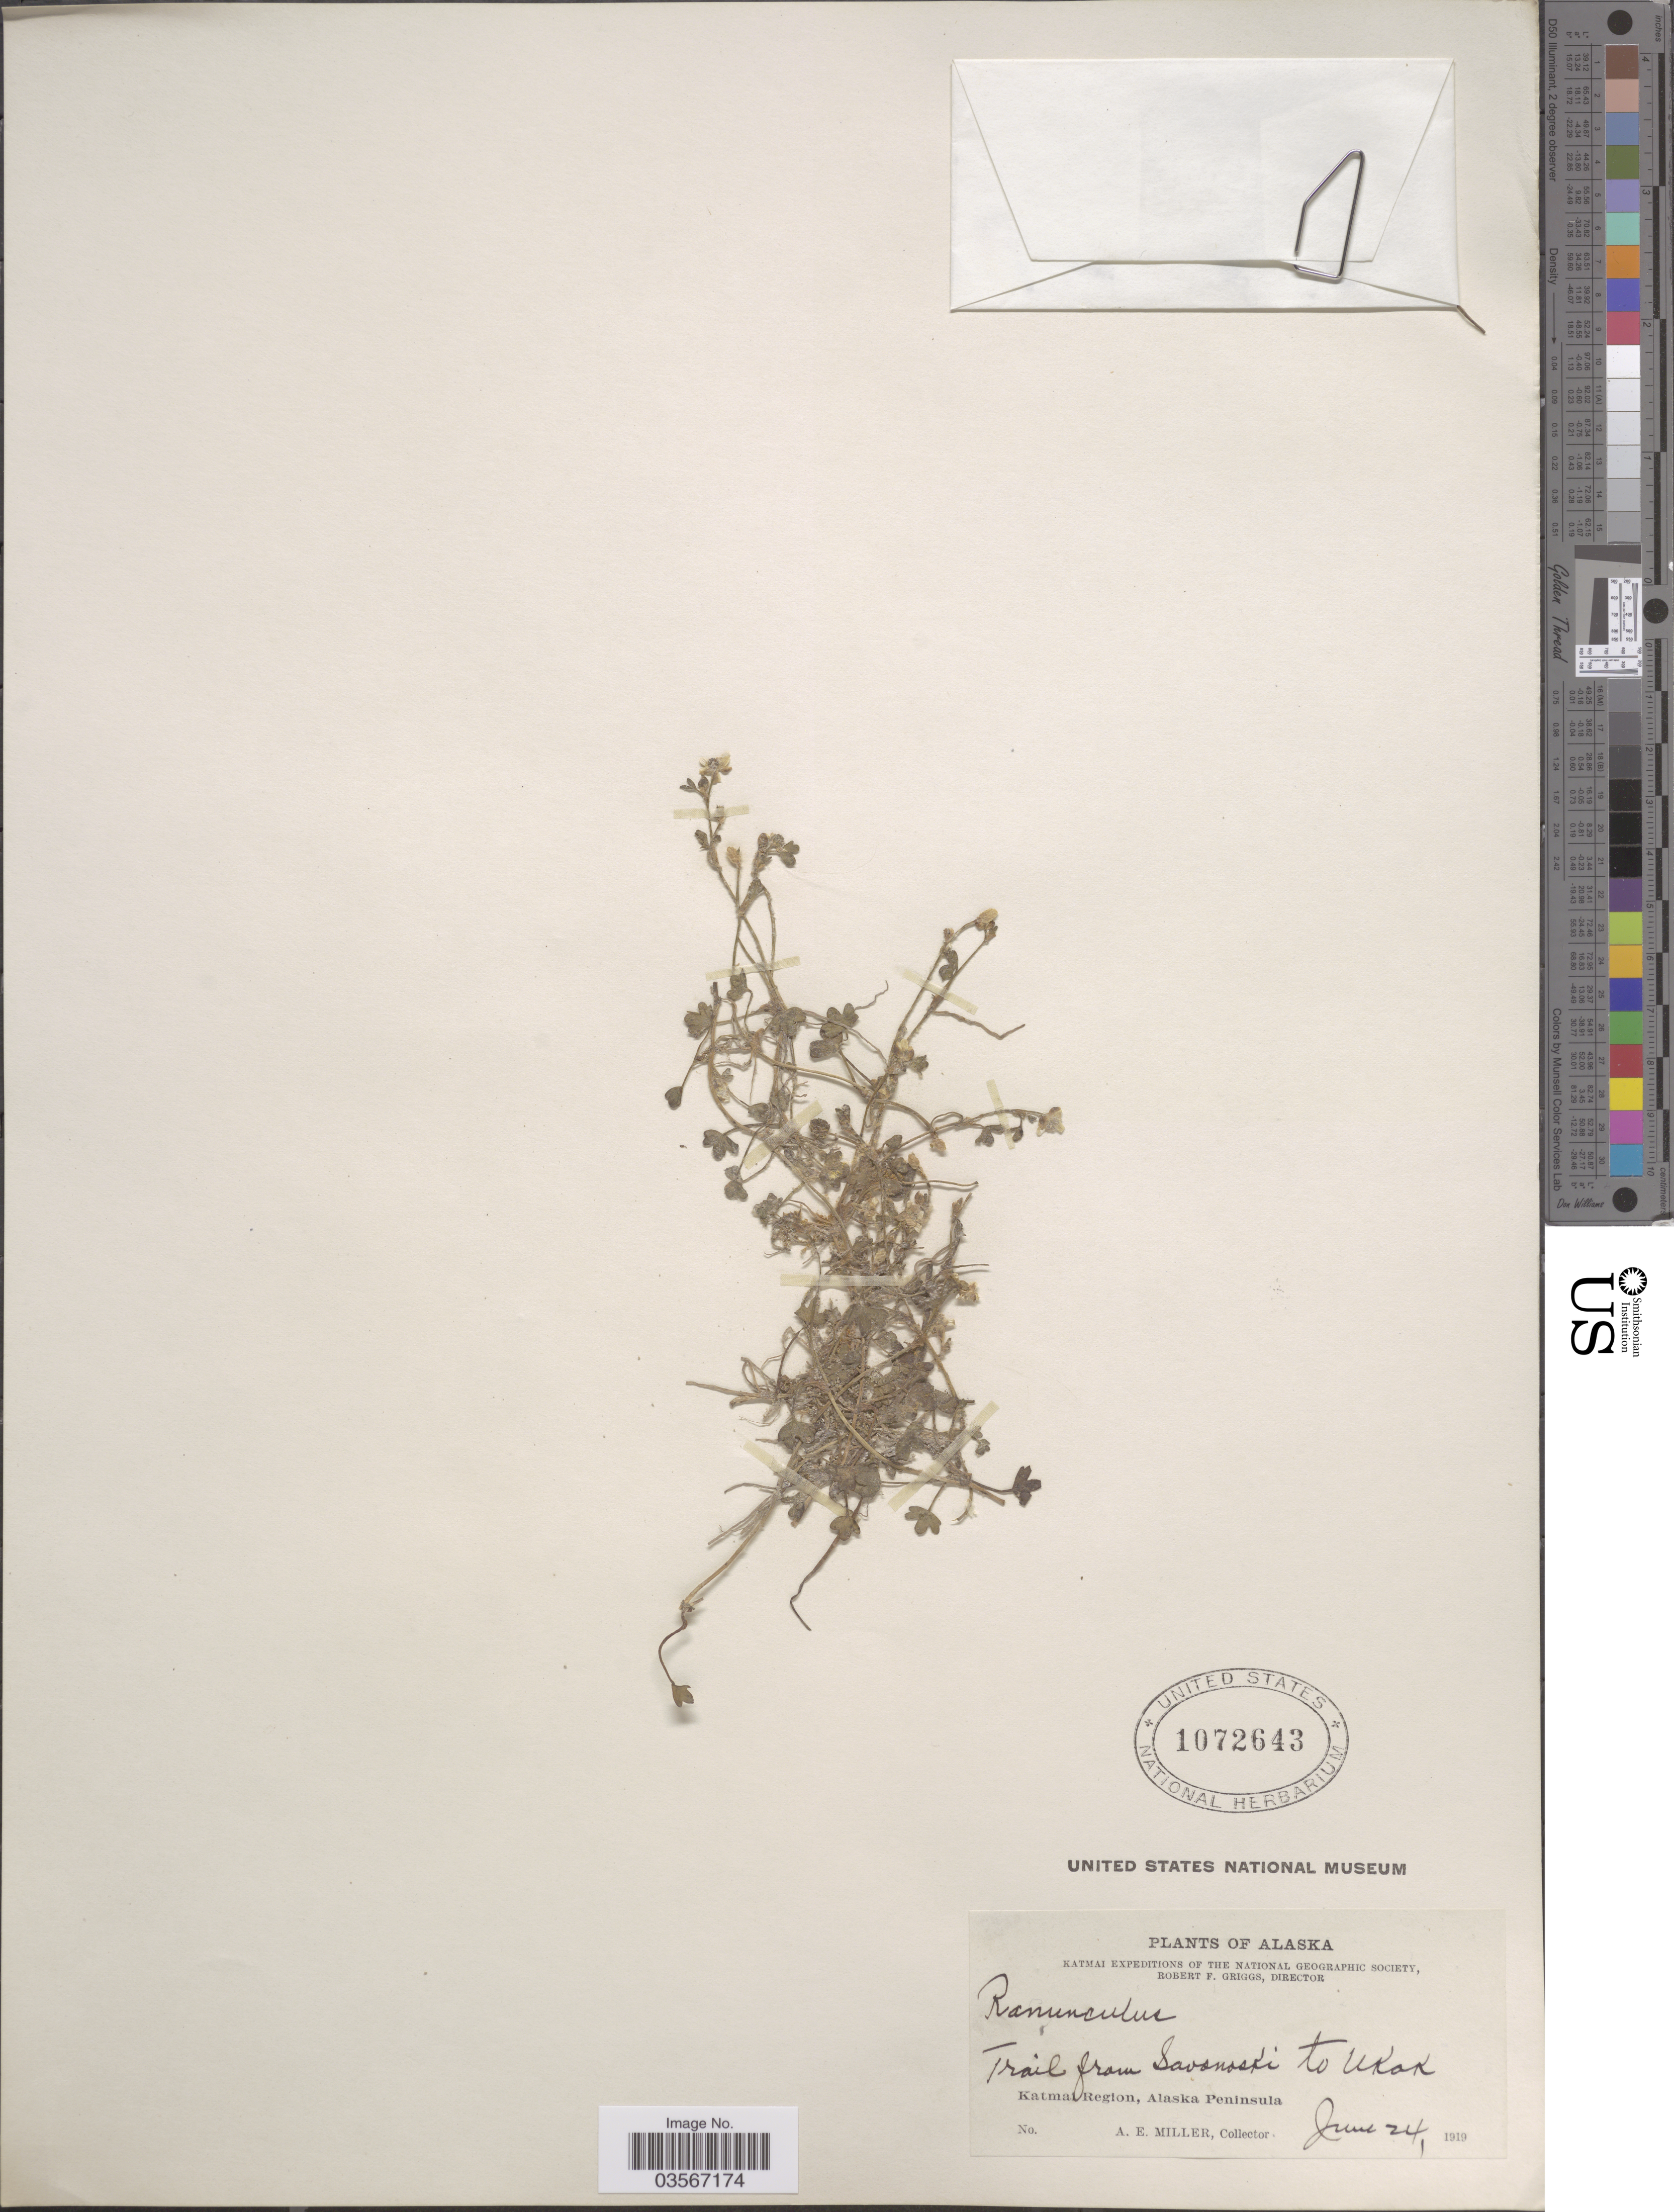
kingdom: Plantae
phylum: Tracheophyta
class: Magnoliopsida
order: Ranunculales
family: Ranunculaceae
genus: Ranunculus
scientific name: Ranunculus hyperboreus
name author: Rottb.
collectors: A. E. Miller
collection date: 1919-06-24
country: United States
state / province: Alaska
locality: Katmai. Trail from Savonoski to Ukak. Katmai Region, Alaska Peninsula.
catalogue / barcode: US 1072643